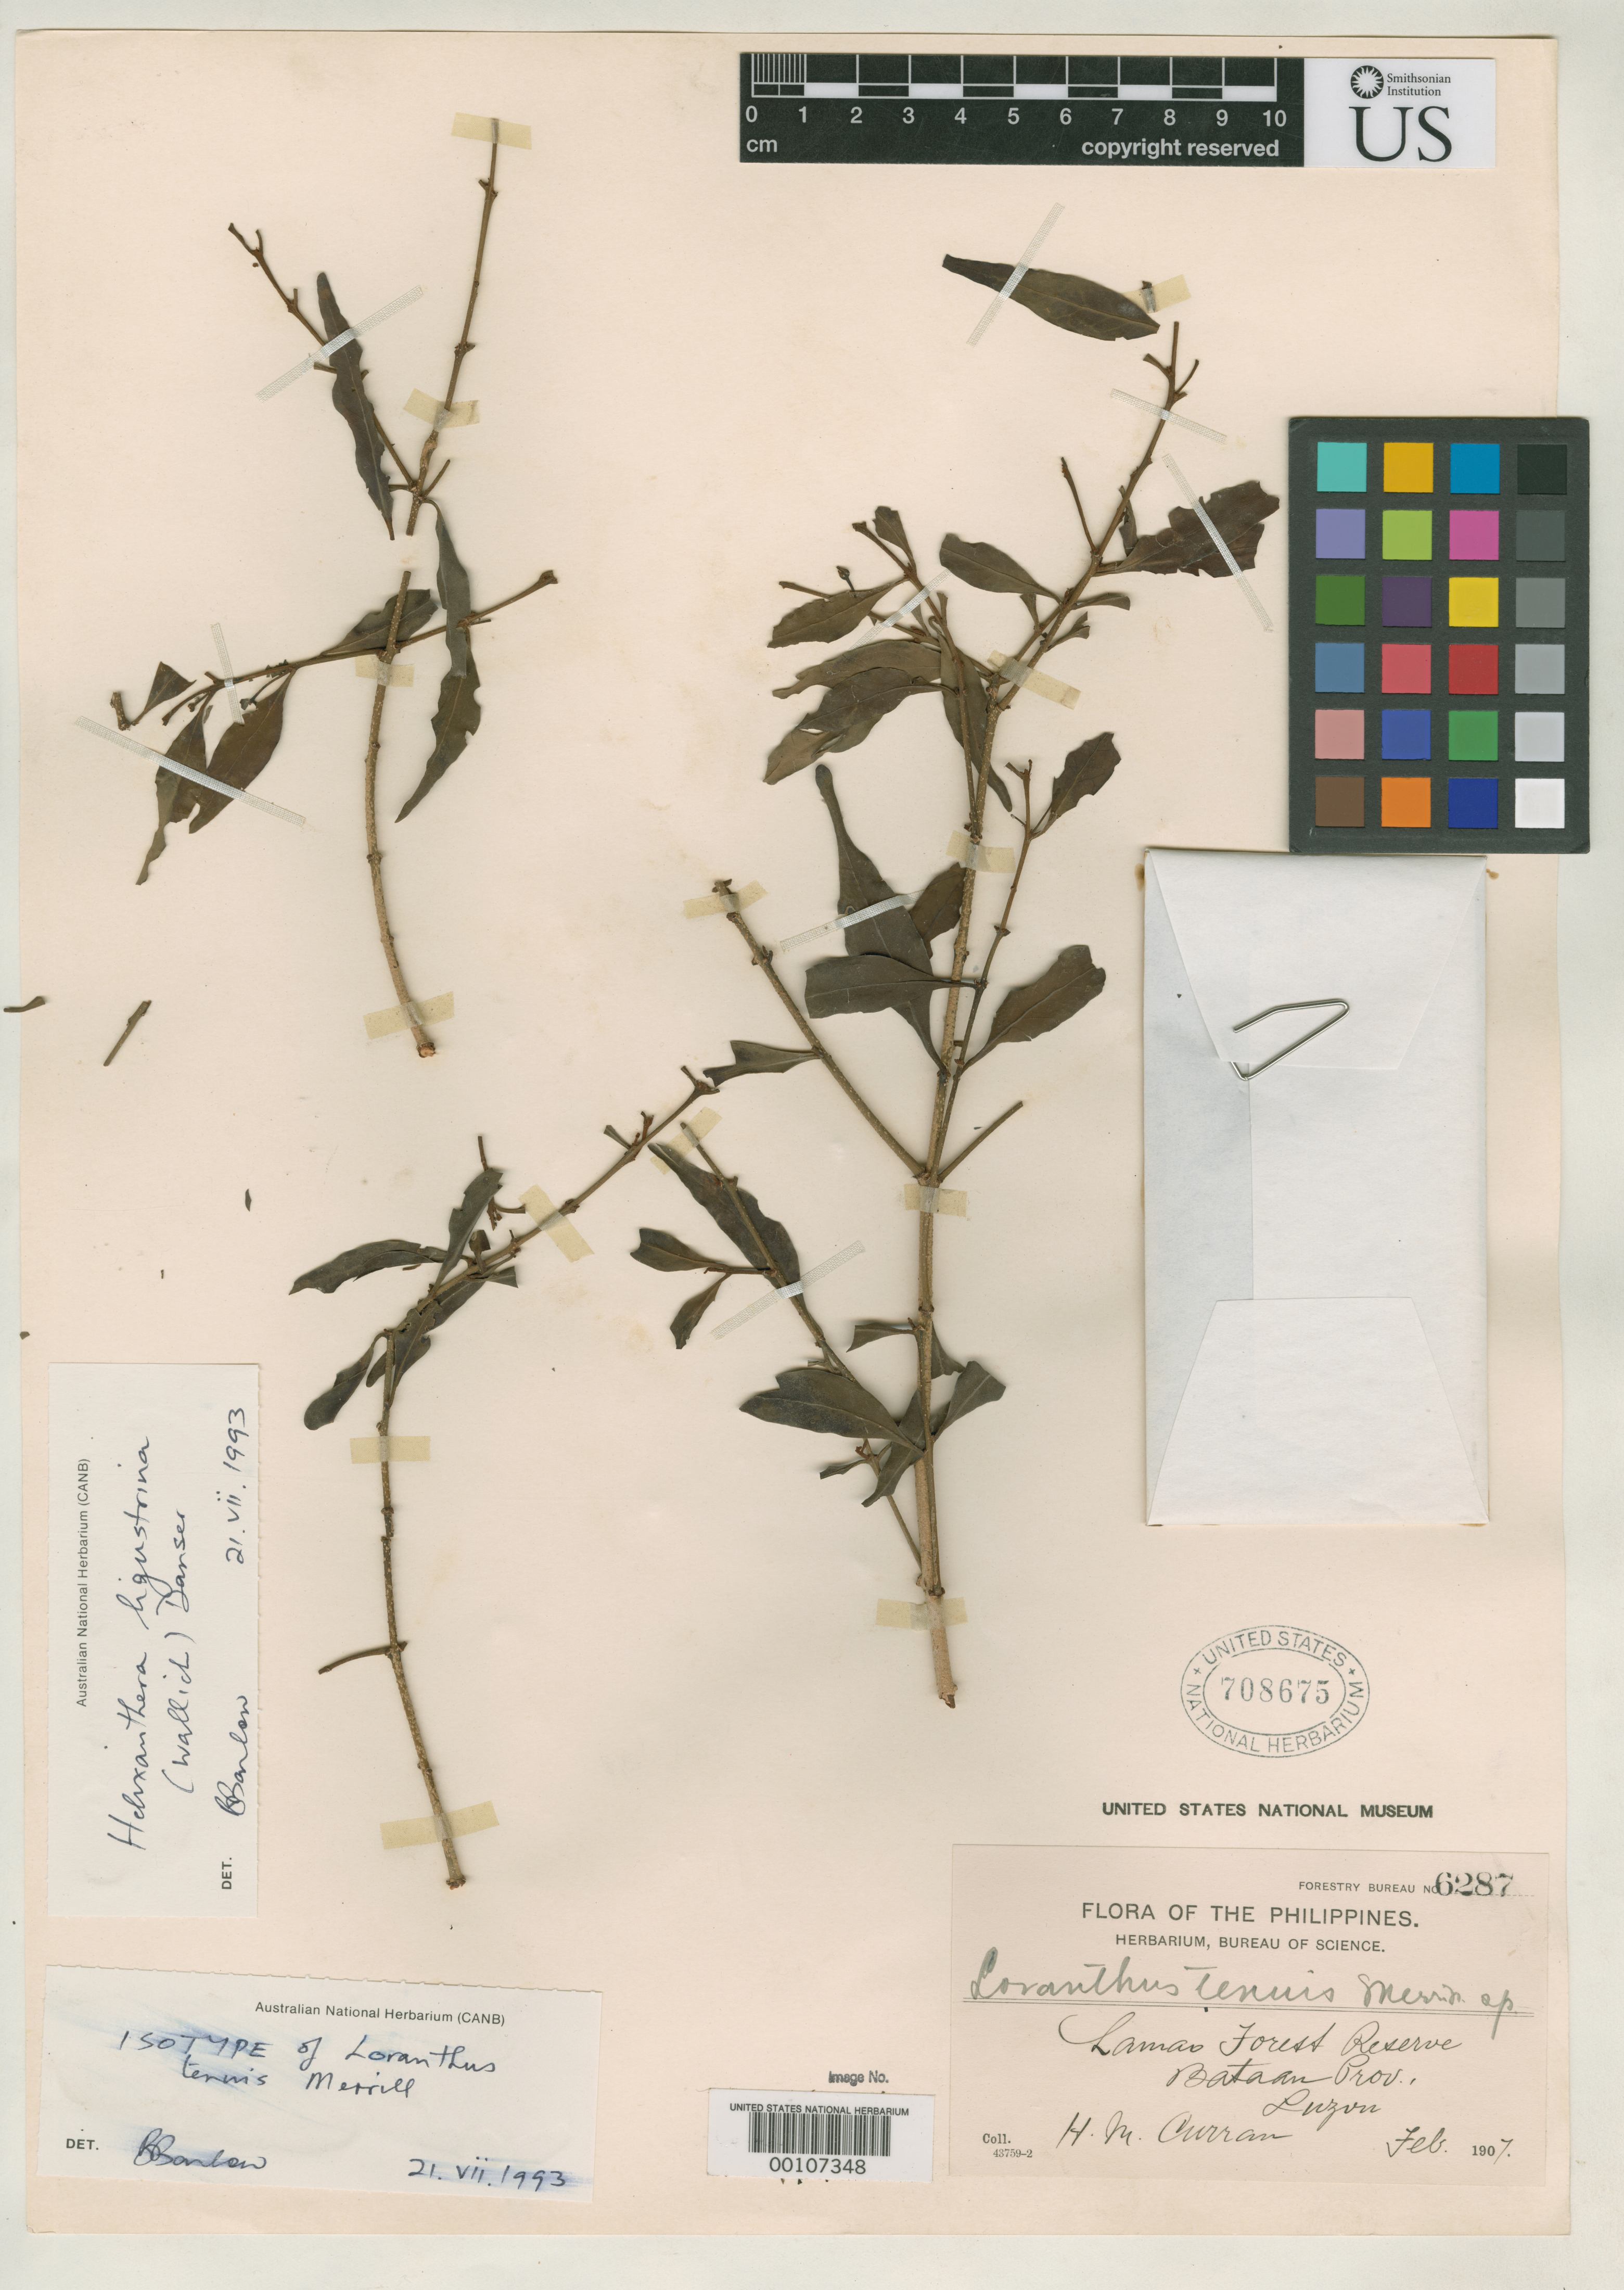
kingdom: Plantae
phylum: Tracheophyta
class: Magnoliopsida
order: Santalales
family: Loranthaceae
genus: Loranthus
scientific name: Loranthus tenuis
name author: Merr.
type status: Isotype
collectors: H. M. Curran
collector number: Bur. Sci. 6287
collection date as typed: Feb 1907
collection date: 1907-02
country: Philippines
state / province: Central Luzon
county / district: Bataan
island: Luzon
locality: Lamao Forest Reserve.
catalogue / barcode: US 708675